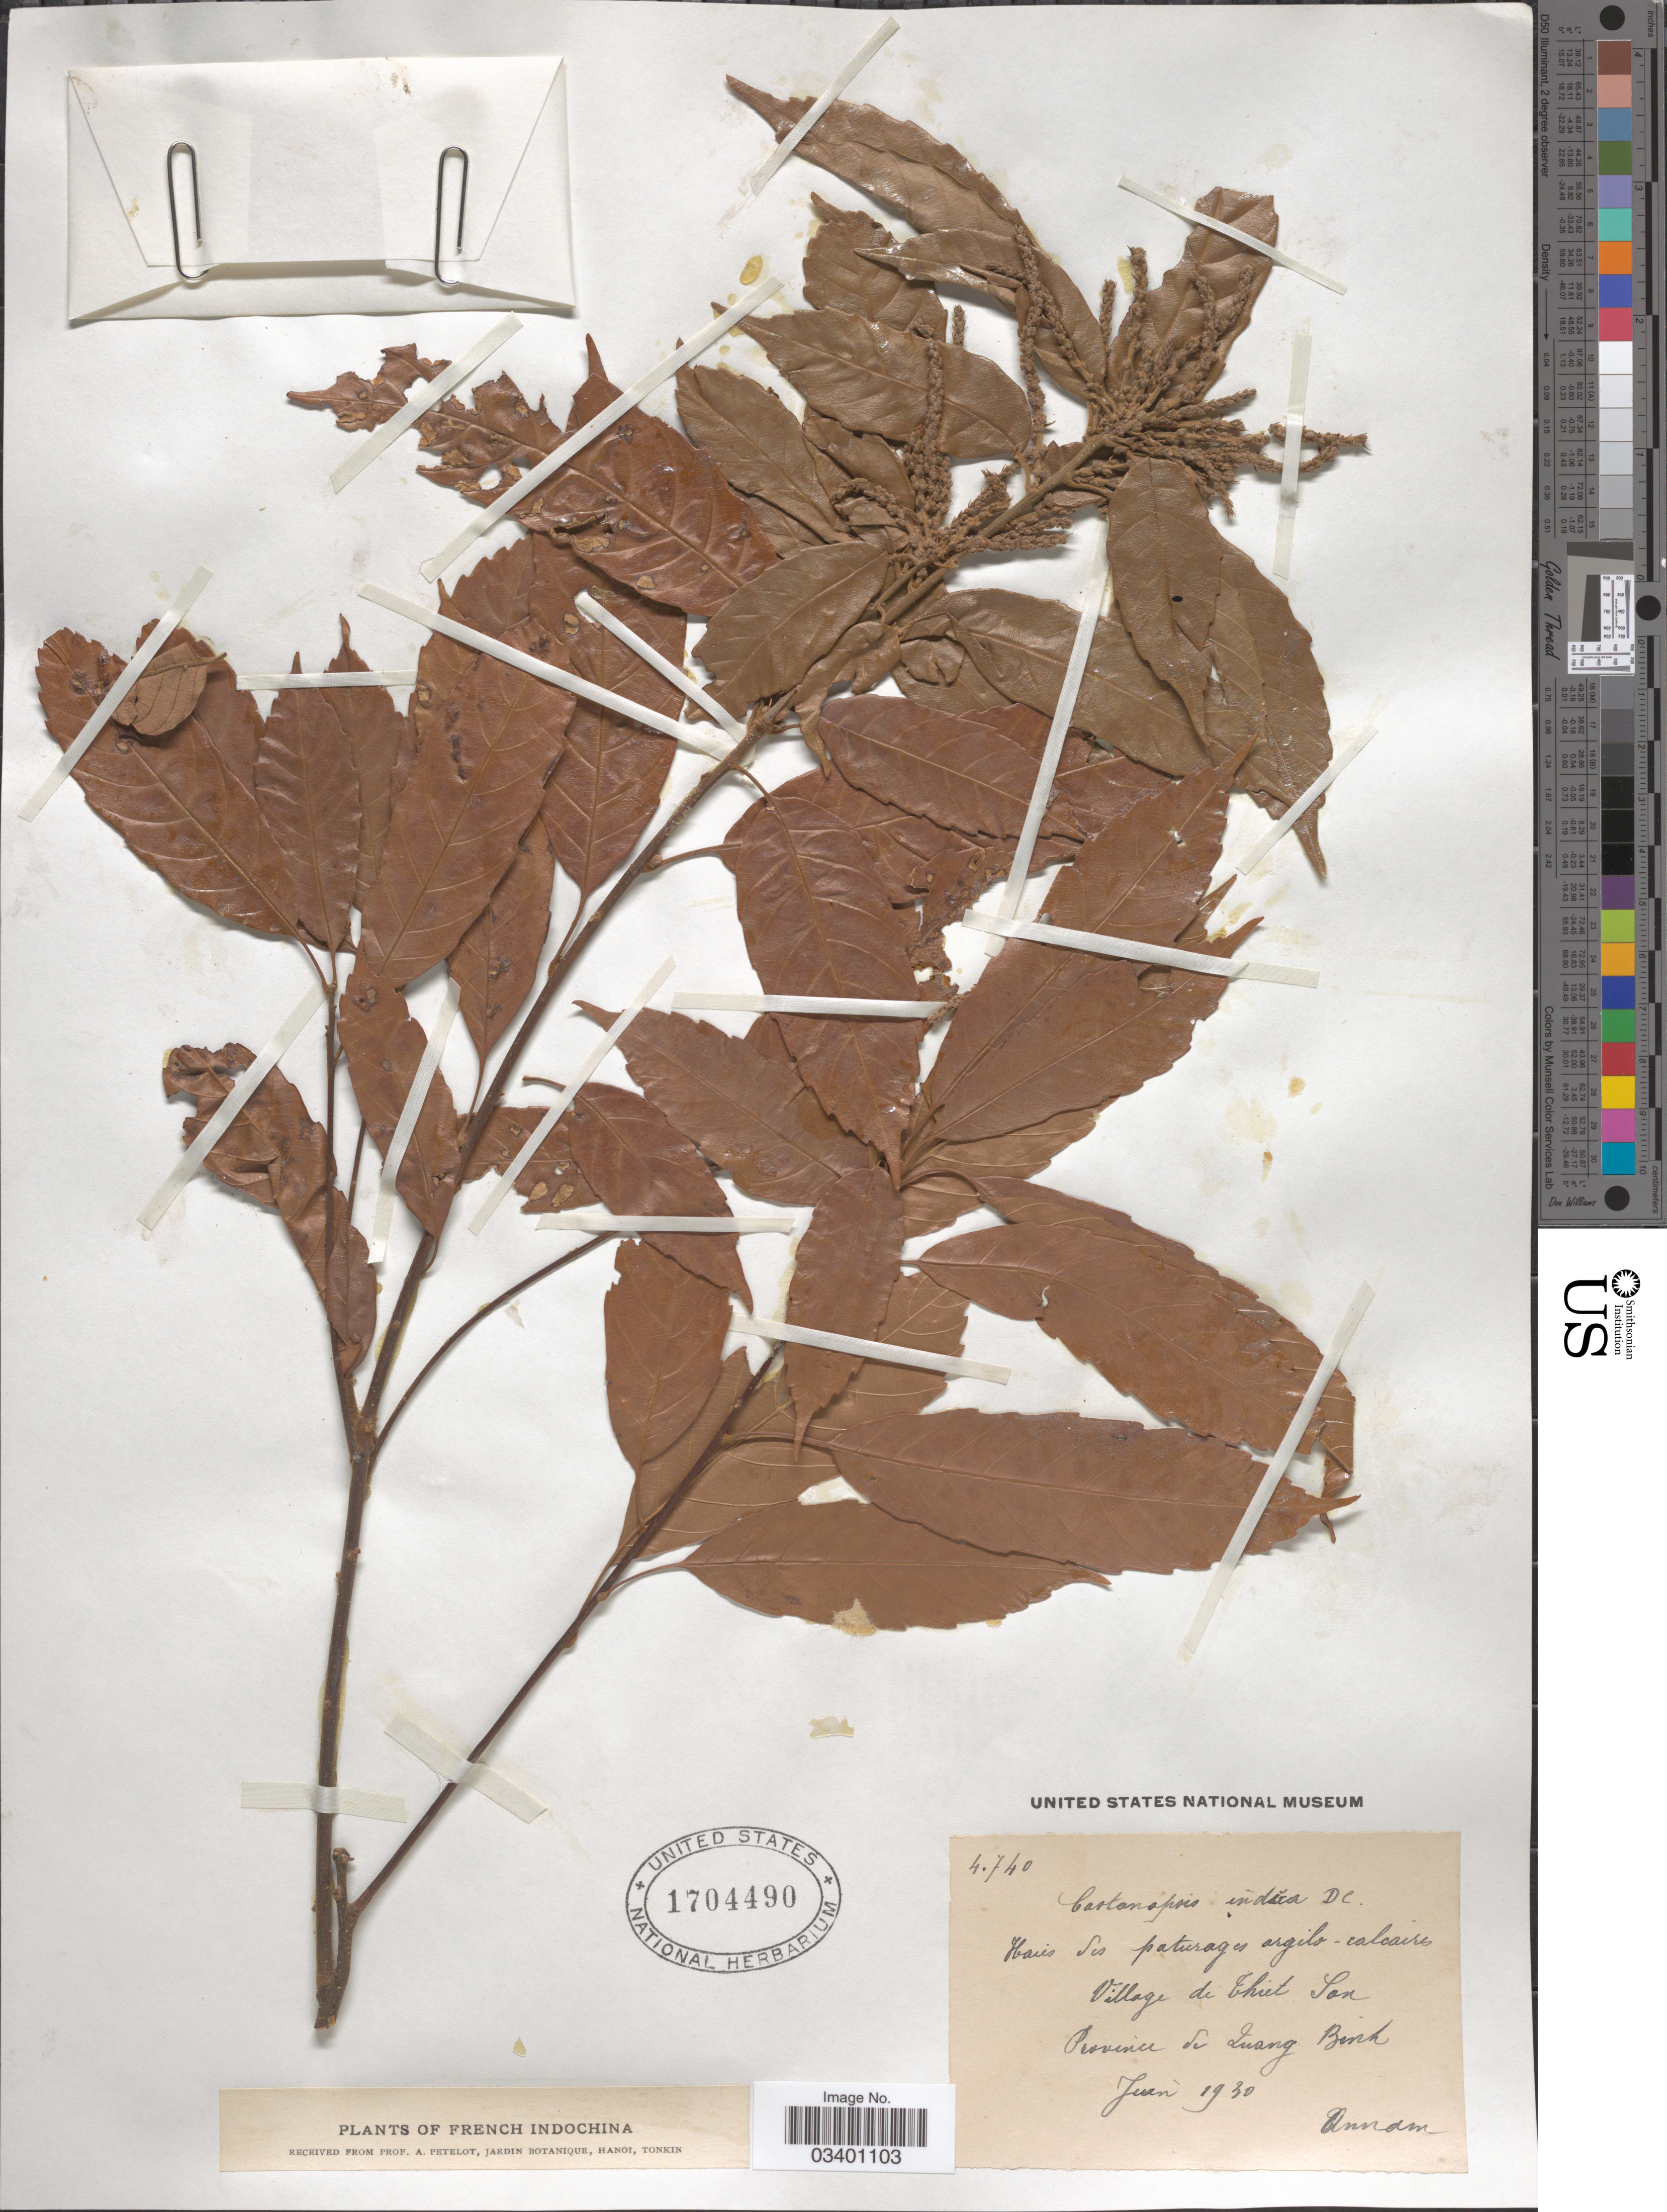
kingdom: Plantae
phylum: Tracheophyta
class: Magnoliopsida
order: Fagales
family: Fagaceae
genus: Castanopsis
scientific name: Castanopsis indica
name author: (Roxb.) A. DC.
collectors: A. Petelot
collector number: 4740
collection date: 1930-06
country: Vietnam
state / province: Quang Binh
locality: French Indochina, Village de Thiet Son. Province de Quang Binh. Annam.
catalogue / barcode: US 1704490